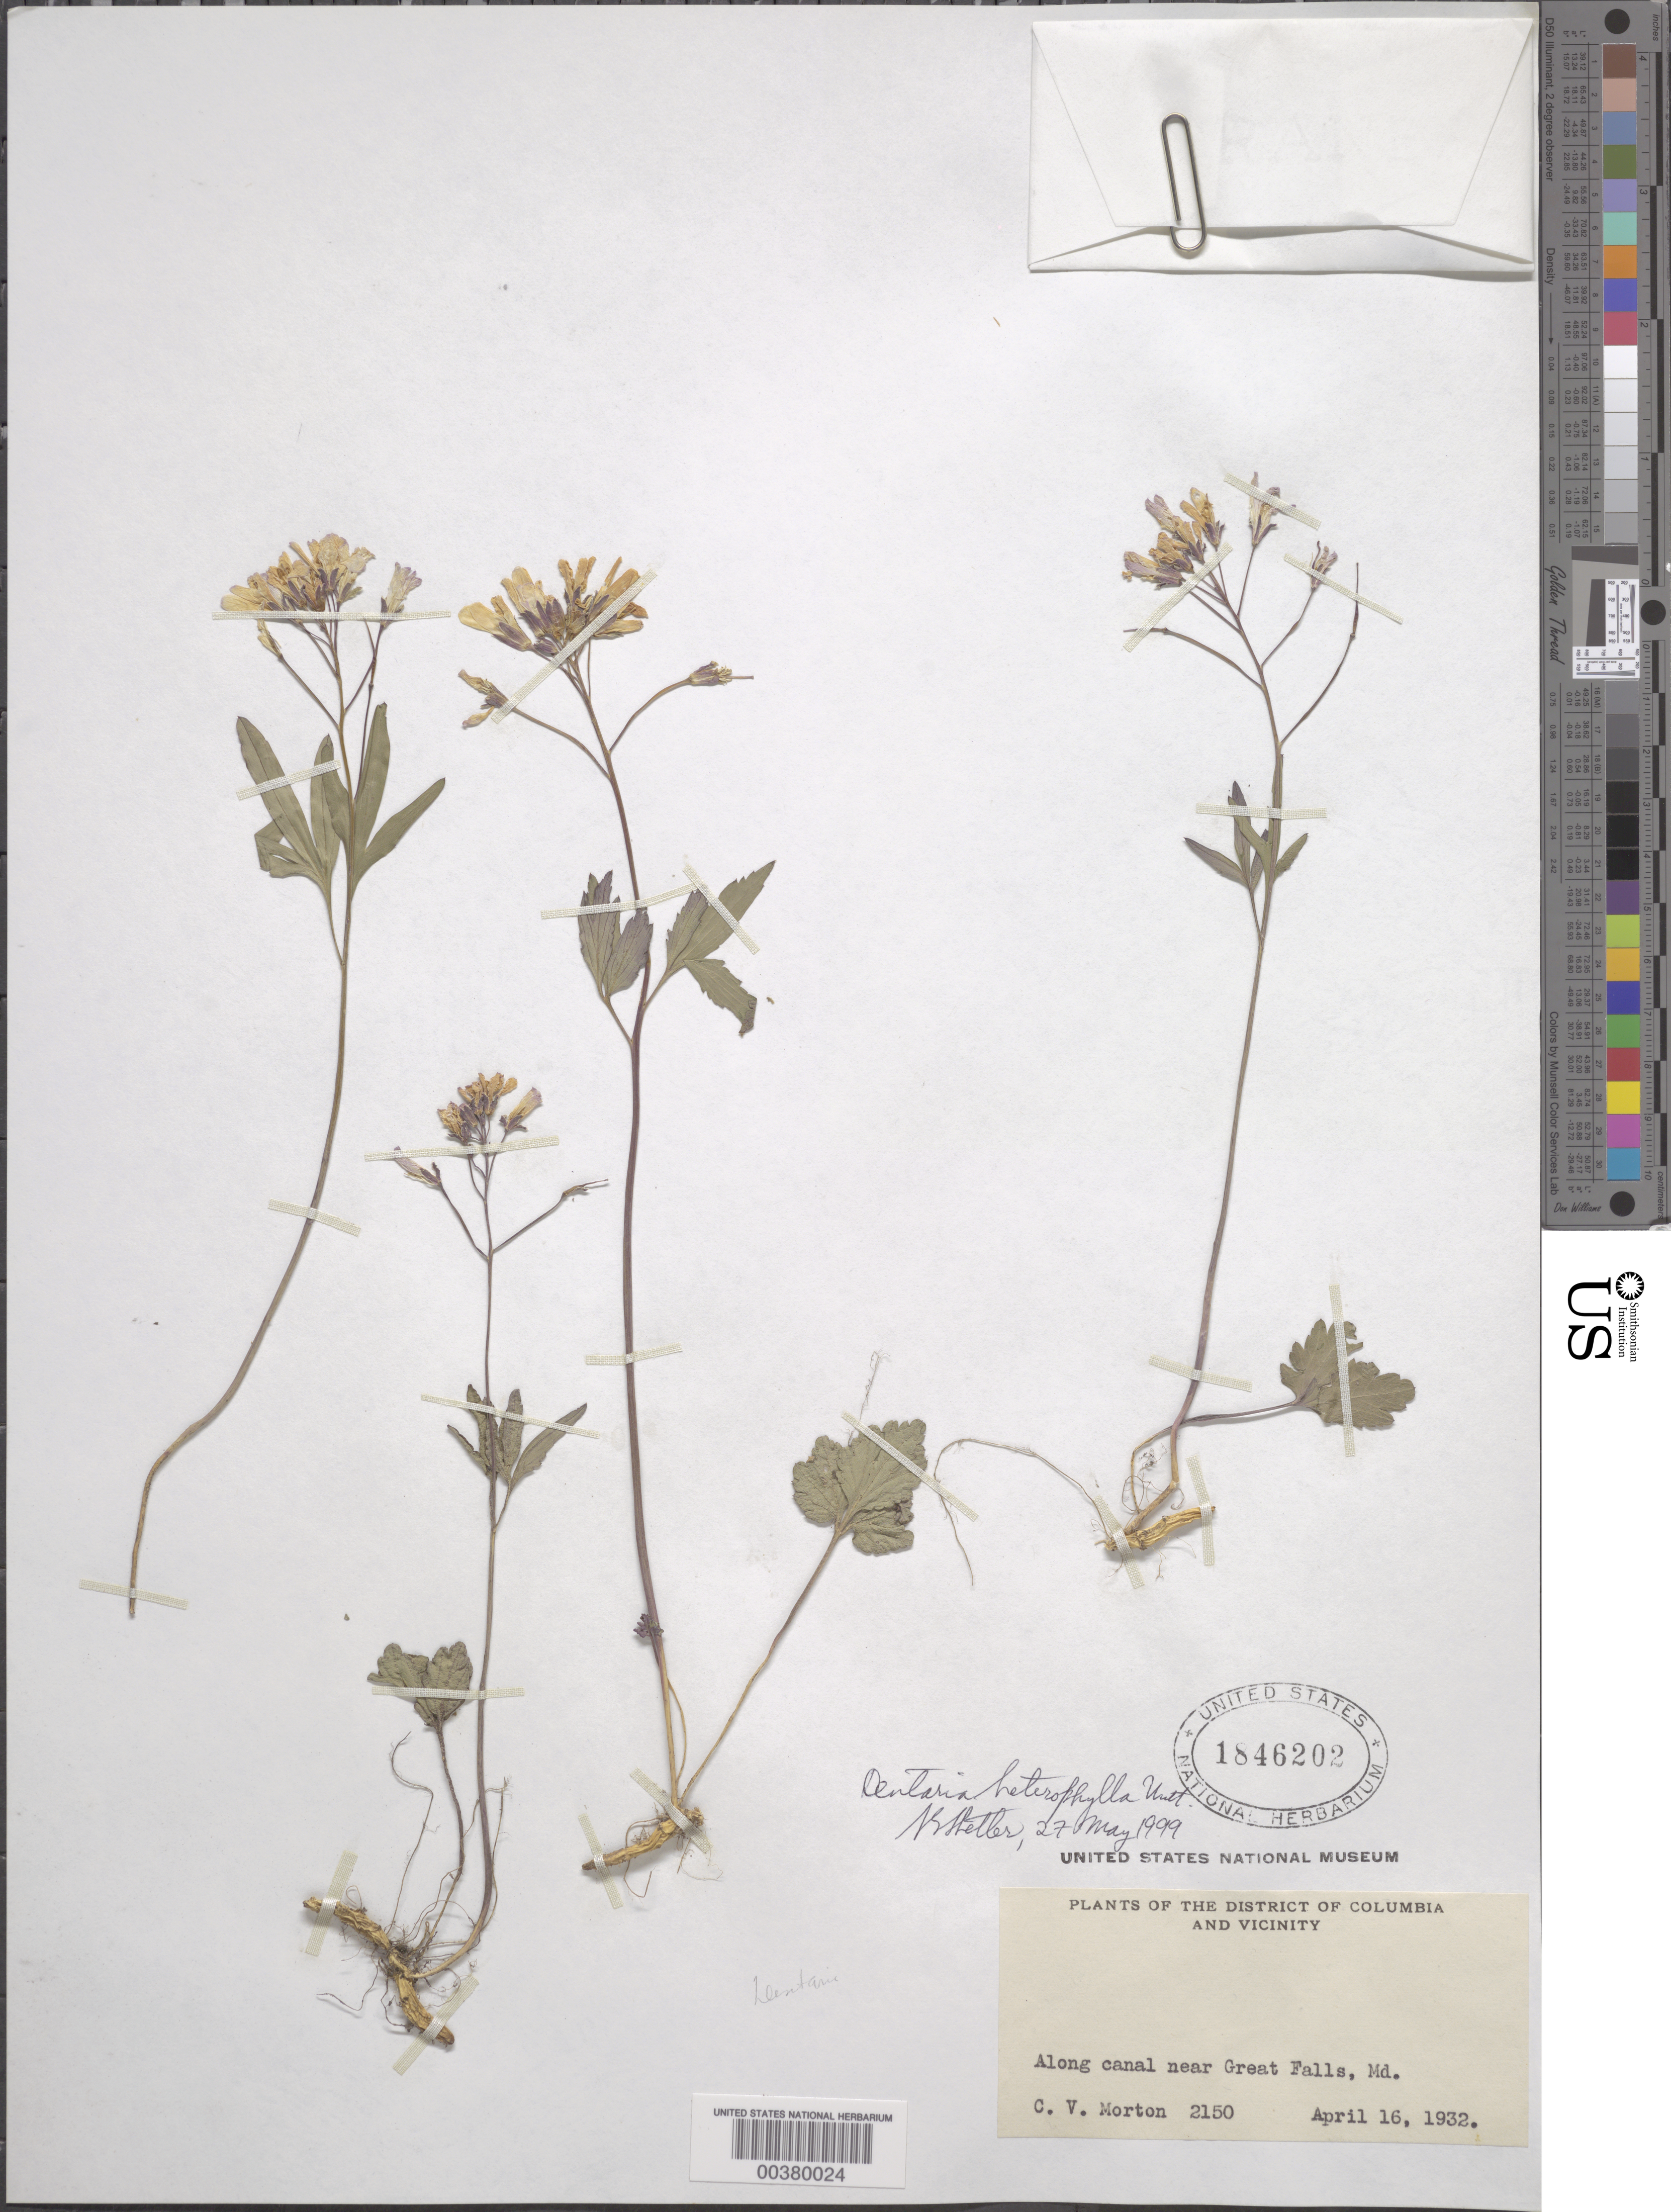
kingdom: Plantae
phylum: Tracheophyta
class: Magnoliopsida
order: Brassicales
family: Brassicaceae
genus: Cardamine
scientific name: Cardamine angustata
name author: O.E. Schulz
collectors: C. V. Morton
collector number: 2150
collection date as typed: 16 Apr 1932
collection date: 1932-04-16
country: United States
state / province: Maryland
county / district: Montgomery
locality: C. & O. Canal near Great Falls C. & O. Canal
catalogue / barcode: US 1846202